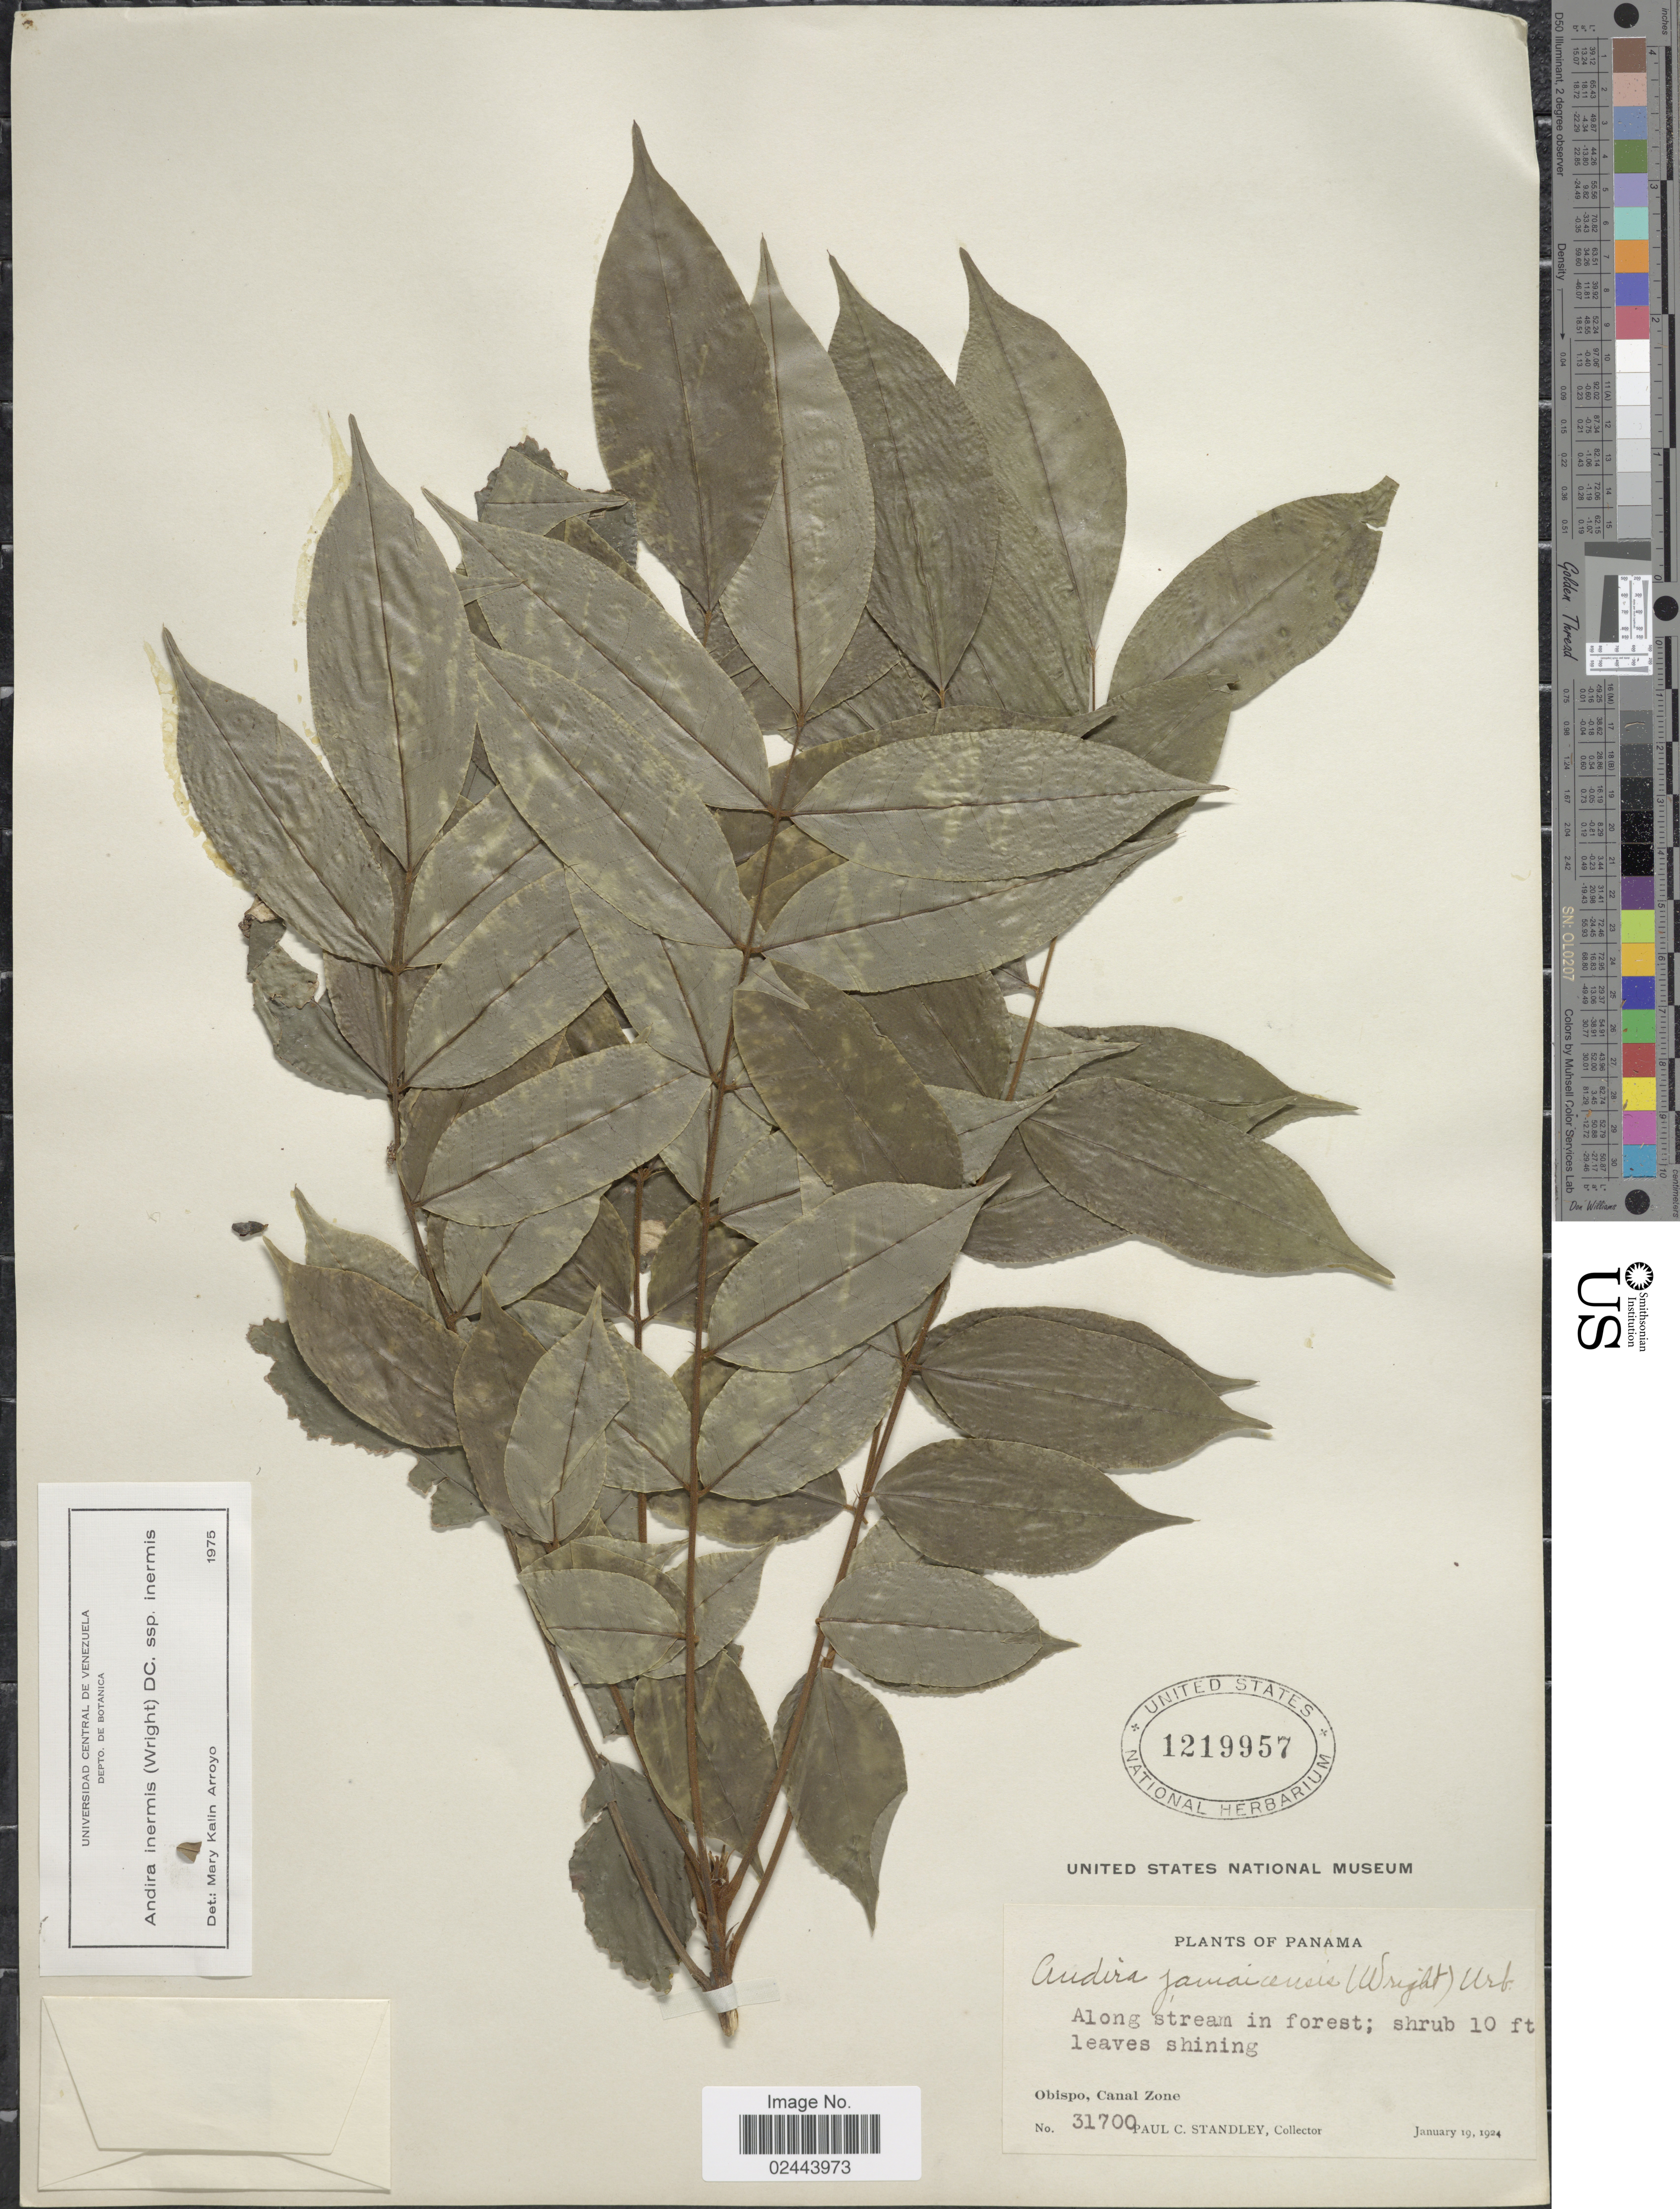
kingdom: Plantae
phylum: Tracheophyta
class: Magnoliopsida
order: Fabales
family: Fabaceae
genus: Andira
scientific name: Andira inermis subsp. inermis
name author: (W. Wright) Kunth ex DC.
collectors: P. C. Standley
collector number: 31700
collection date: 1924-01-19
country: Panama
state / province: Colón / Panamá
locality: Along stream in forest; Obispo, Canal Zone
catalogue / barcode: US 1219957